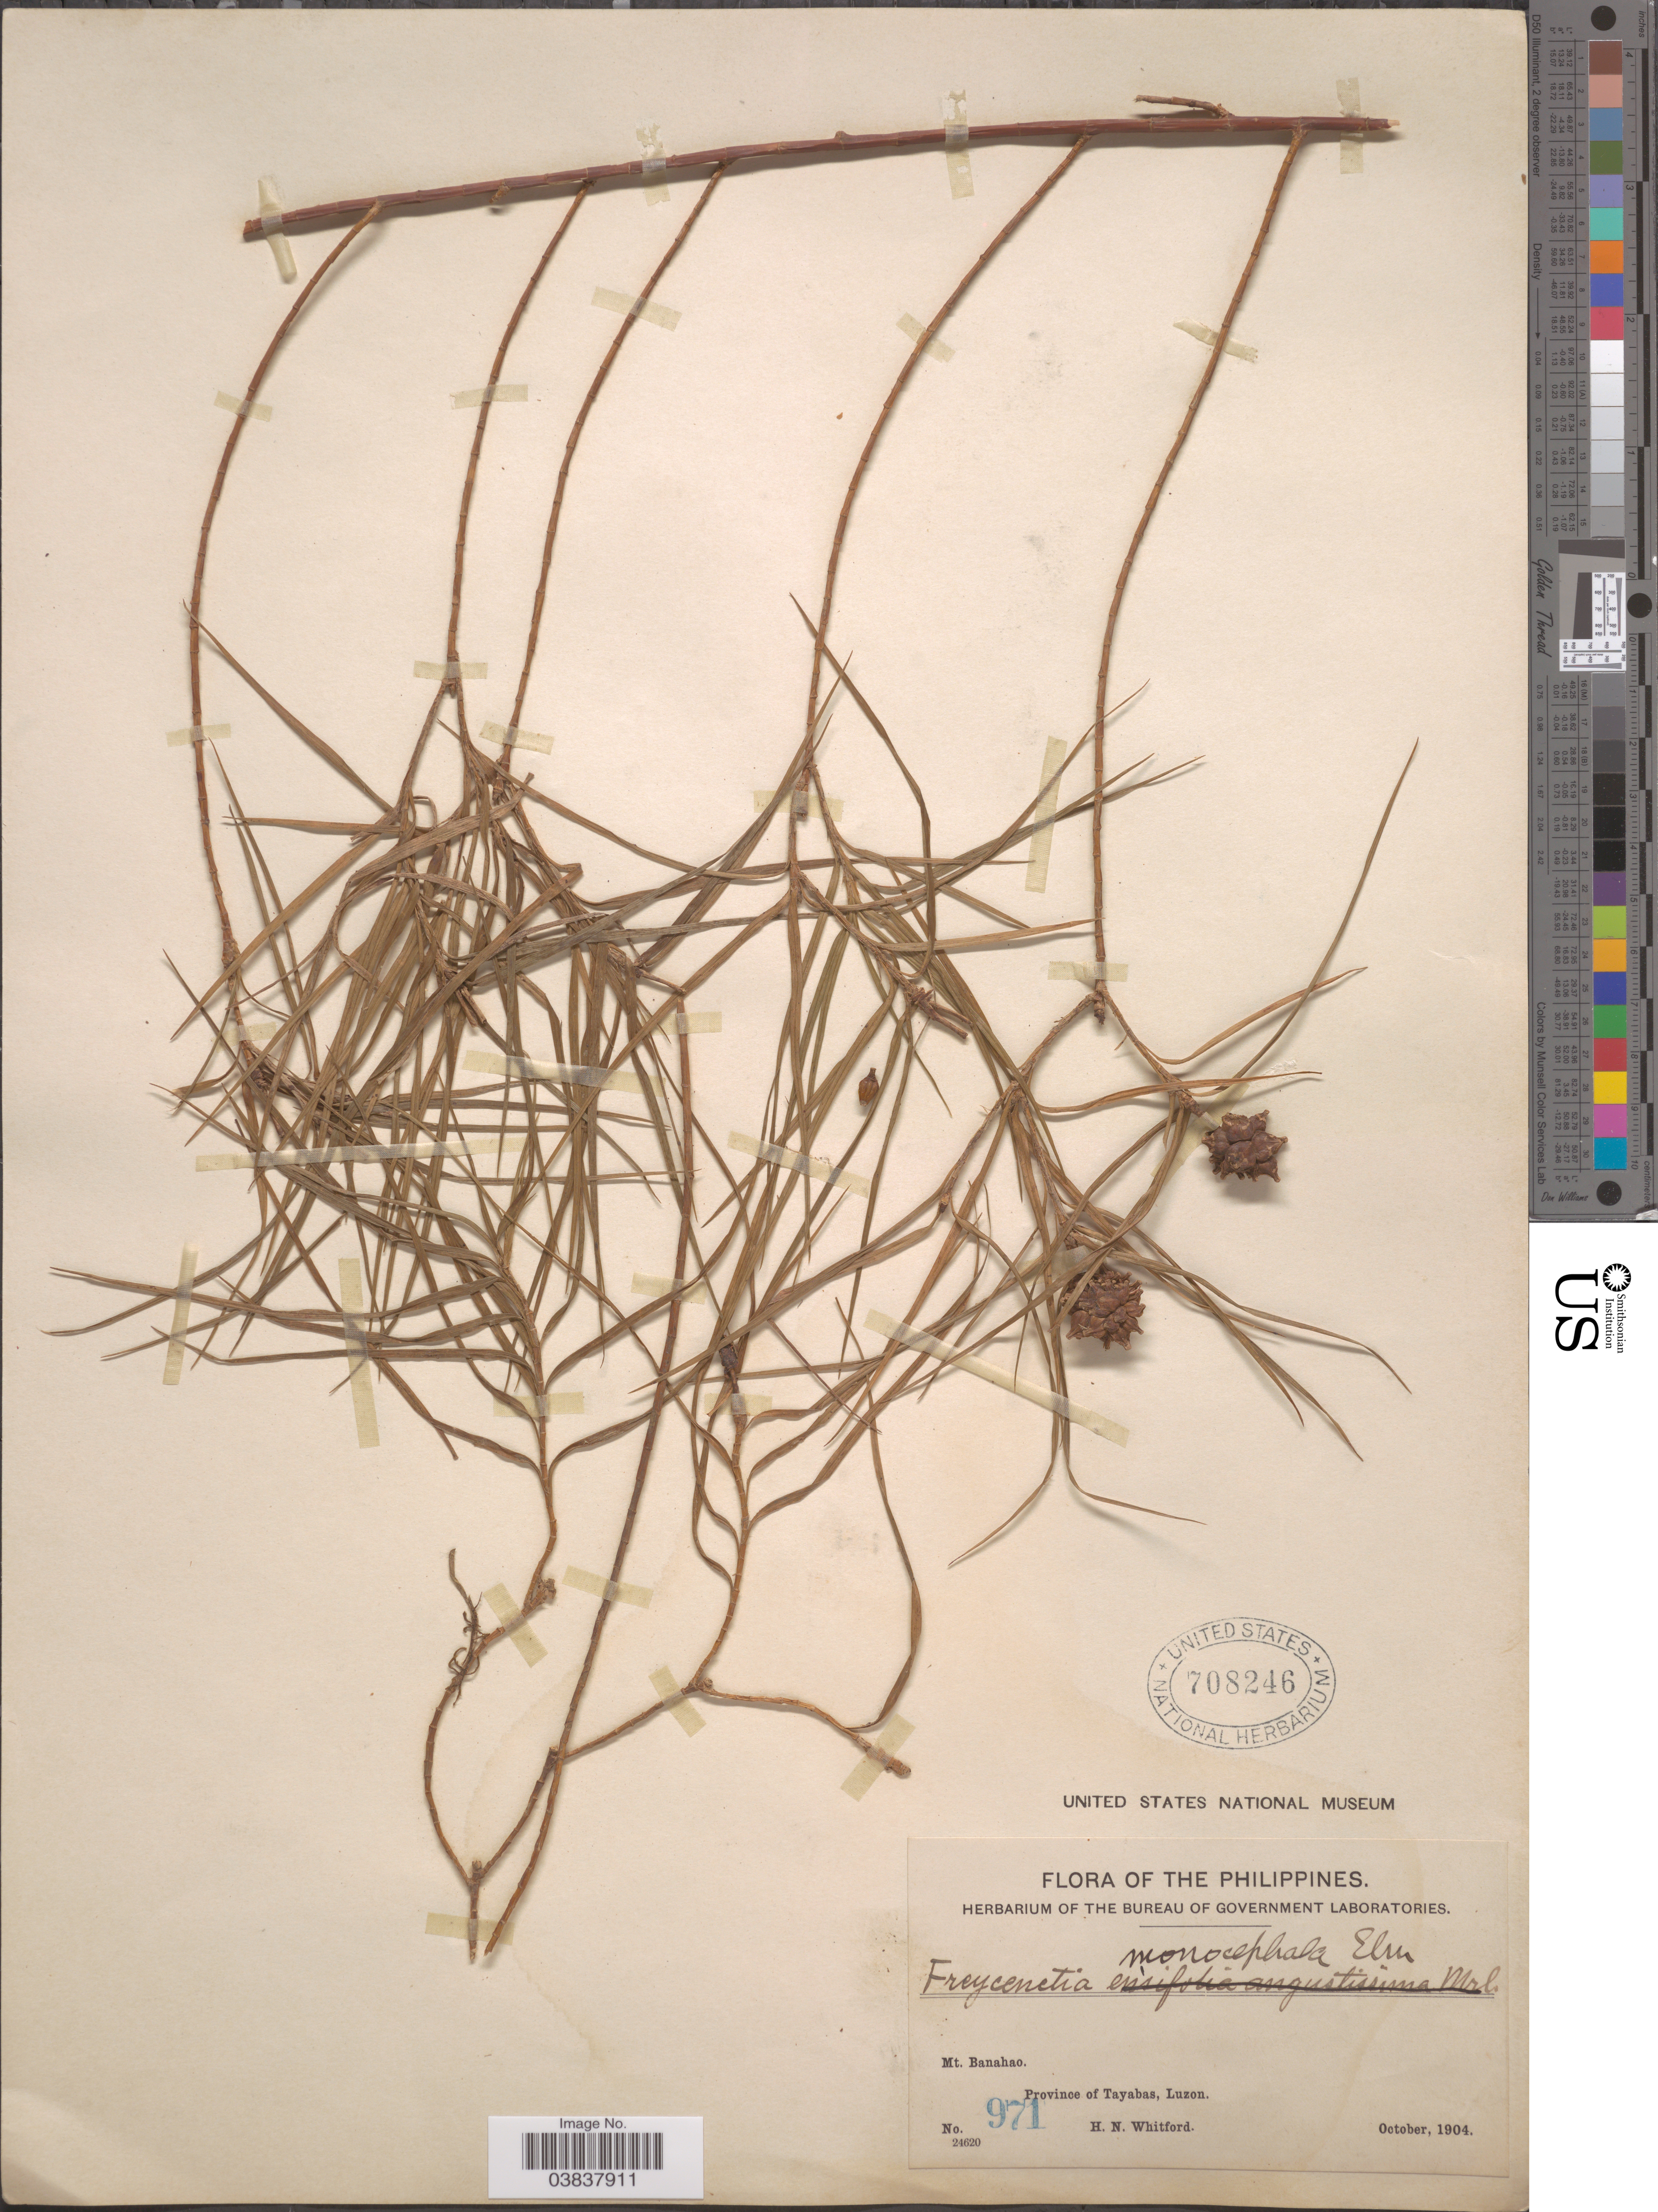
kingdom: Plantae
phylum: Tracheophyta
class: Liliopsida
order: Pandanales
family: Pandanaceae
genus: Freycinetia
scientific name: Freycinetia monocephala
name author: Elmer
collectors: H. N. Whitford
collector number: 971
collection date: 1904-10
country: Philippines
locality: Mt. Banahao. Province of Tayabas, Luzon.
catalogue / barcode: US 708246